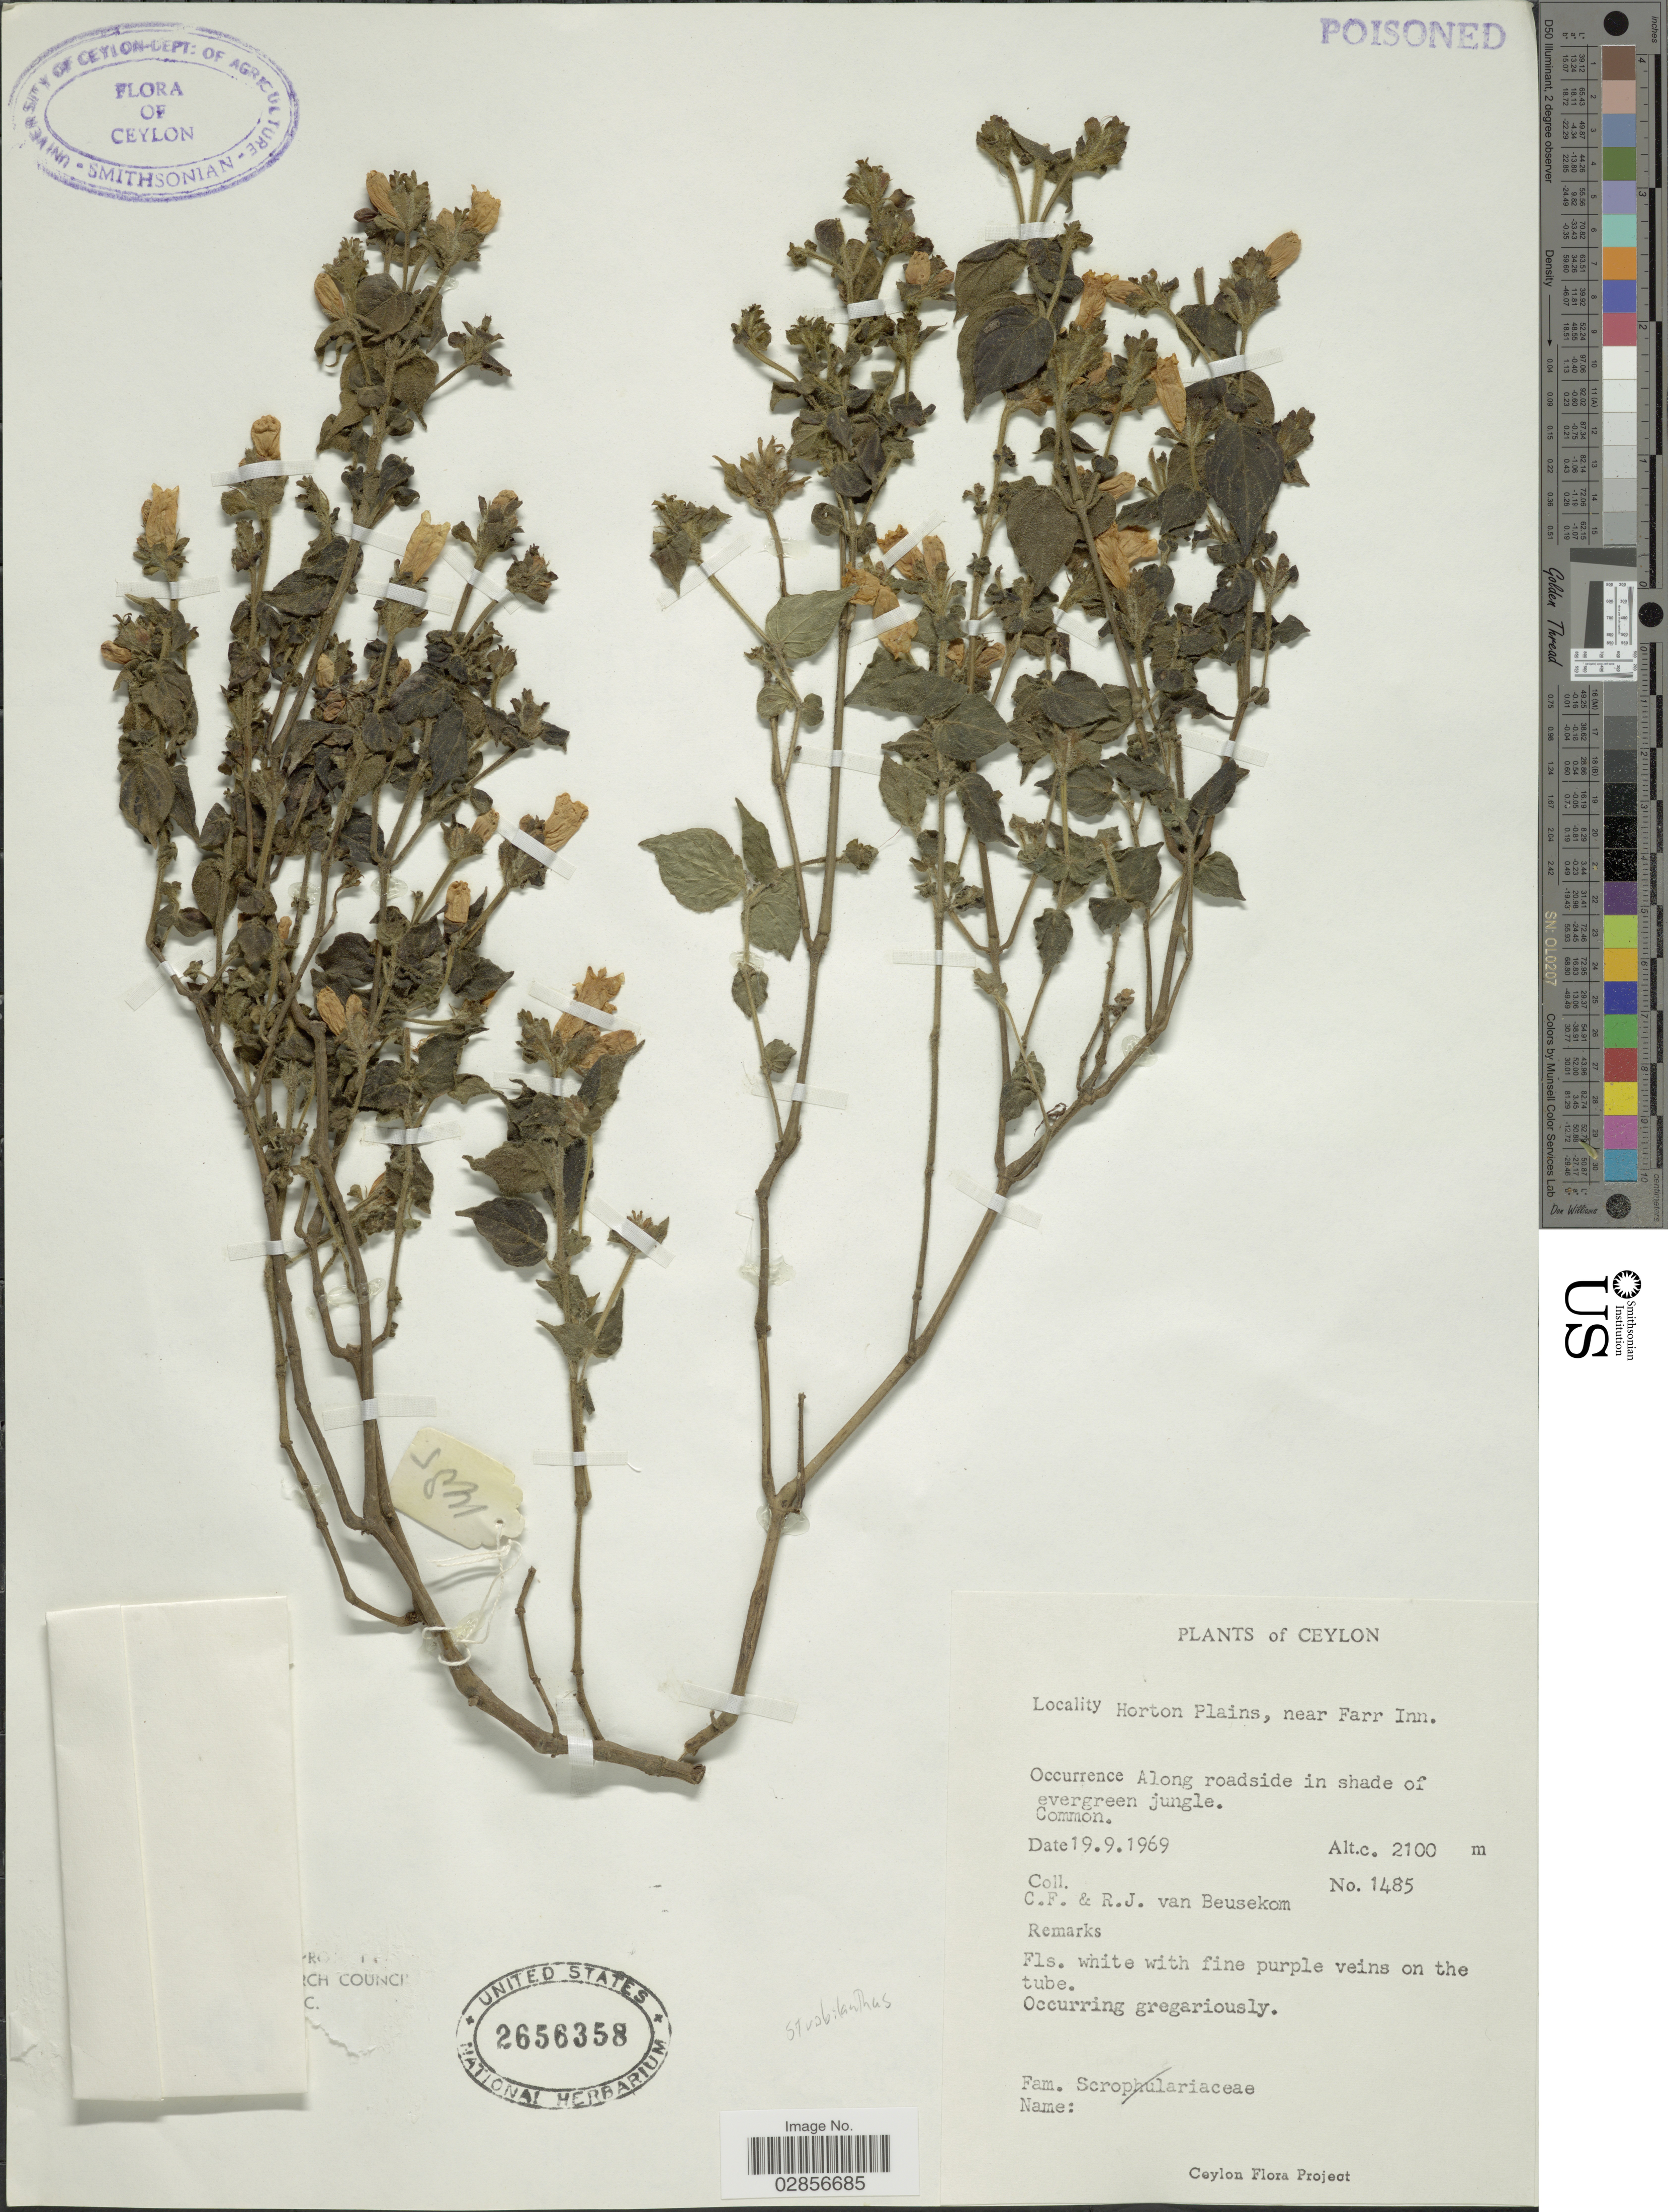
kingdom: Plantae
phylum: Tracheophyta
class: Magnoliopsida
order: Lamiales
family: Acanthaceae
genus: Strobilanthes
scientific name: Strobilanthes sp.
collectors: C. F. Beusekom & R. Van Beusekom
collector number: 1485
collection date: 1969-09-19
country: Sri Lanka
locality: Ceylon, Horton Plains, near Farr Inn.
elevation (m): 2100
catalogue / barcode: US 2656358